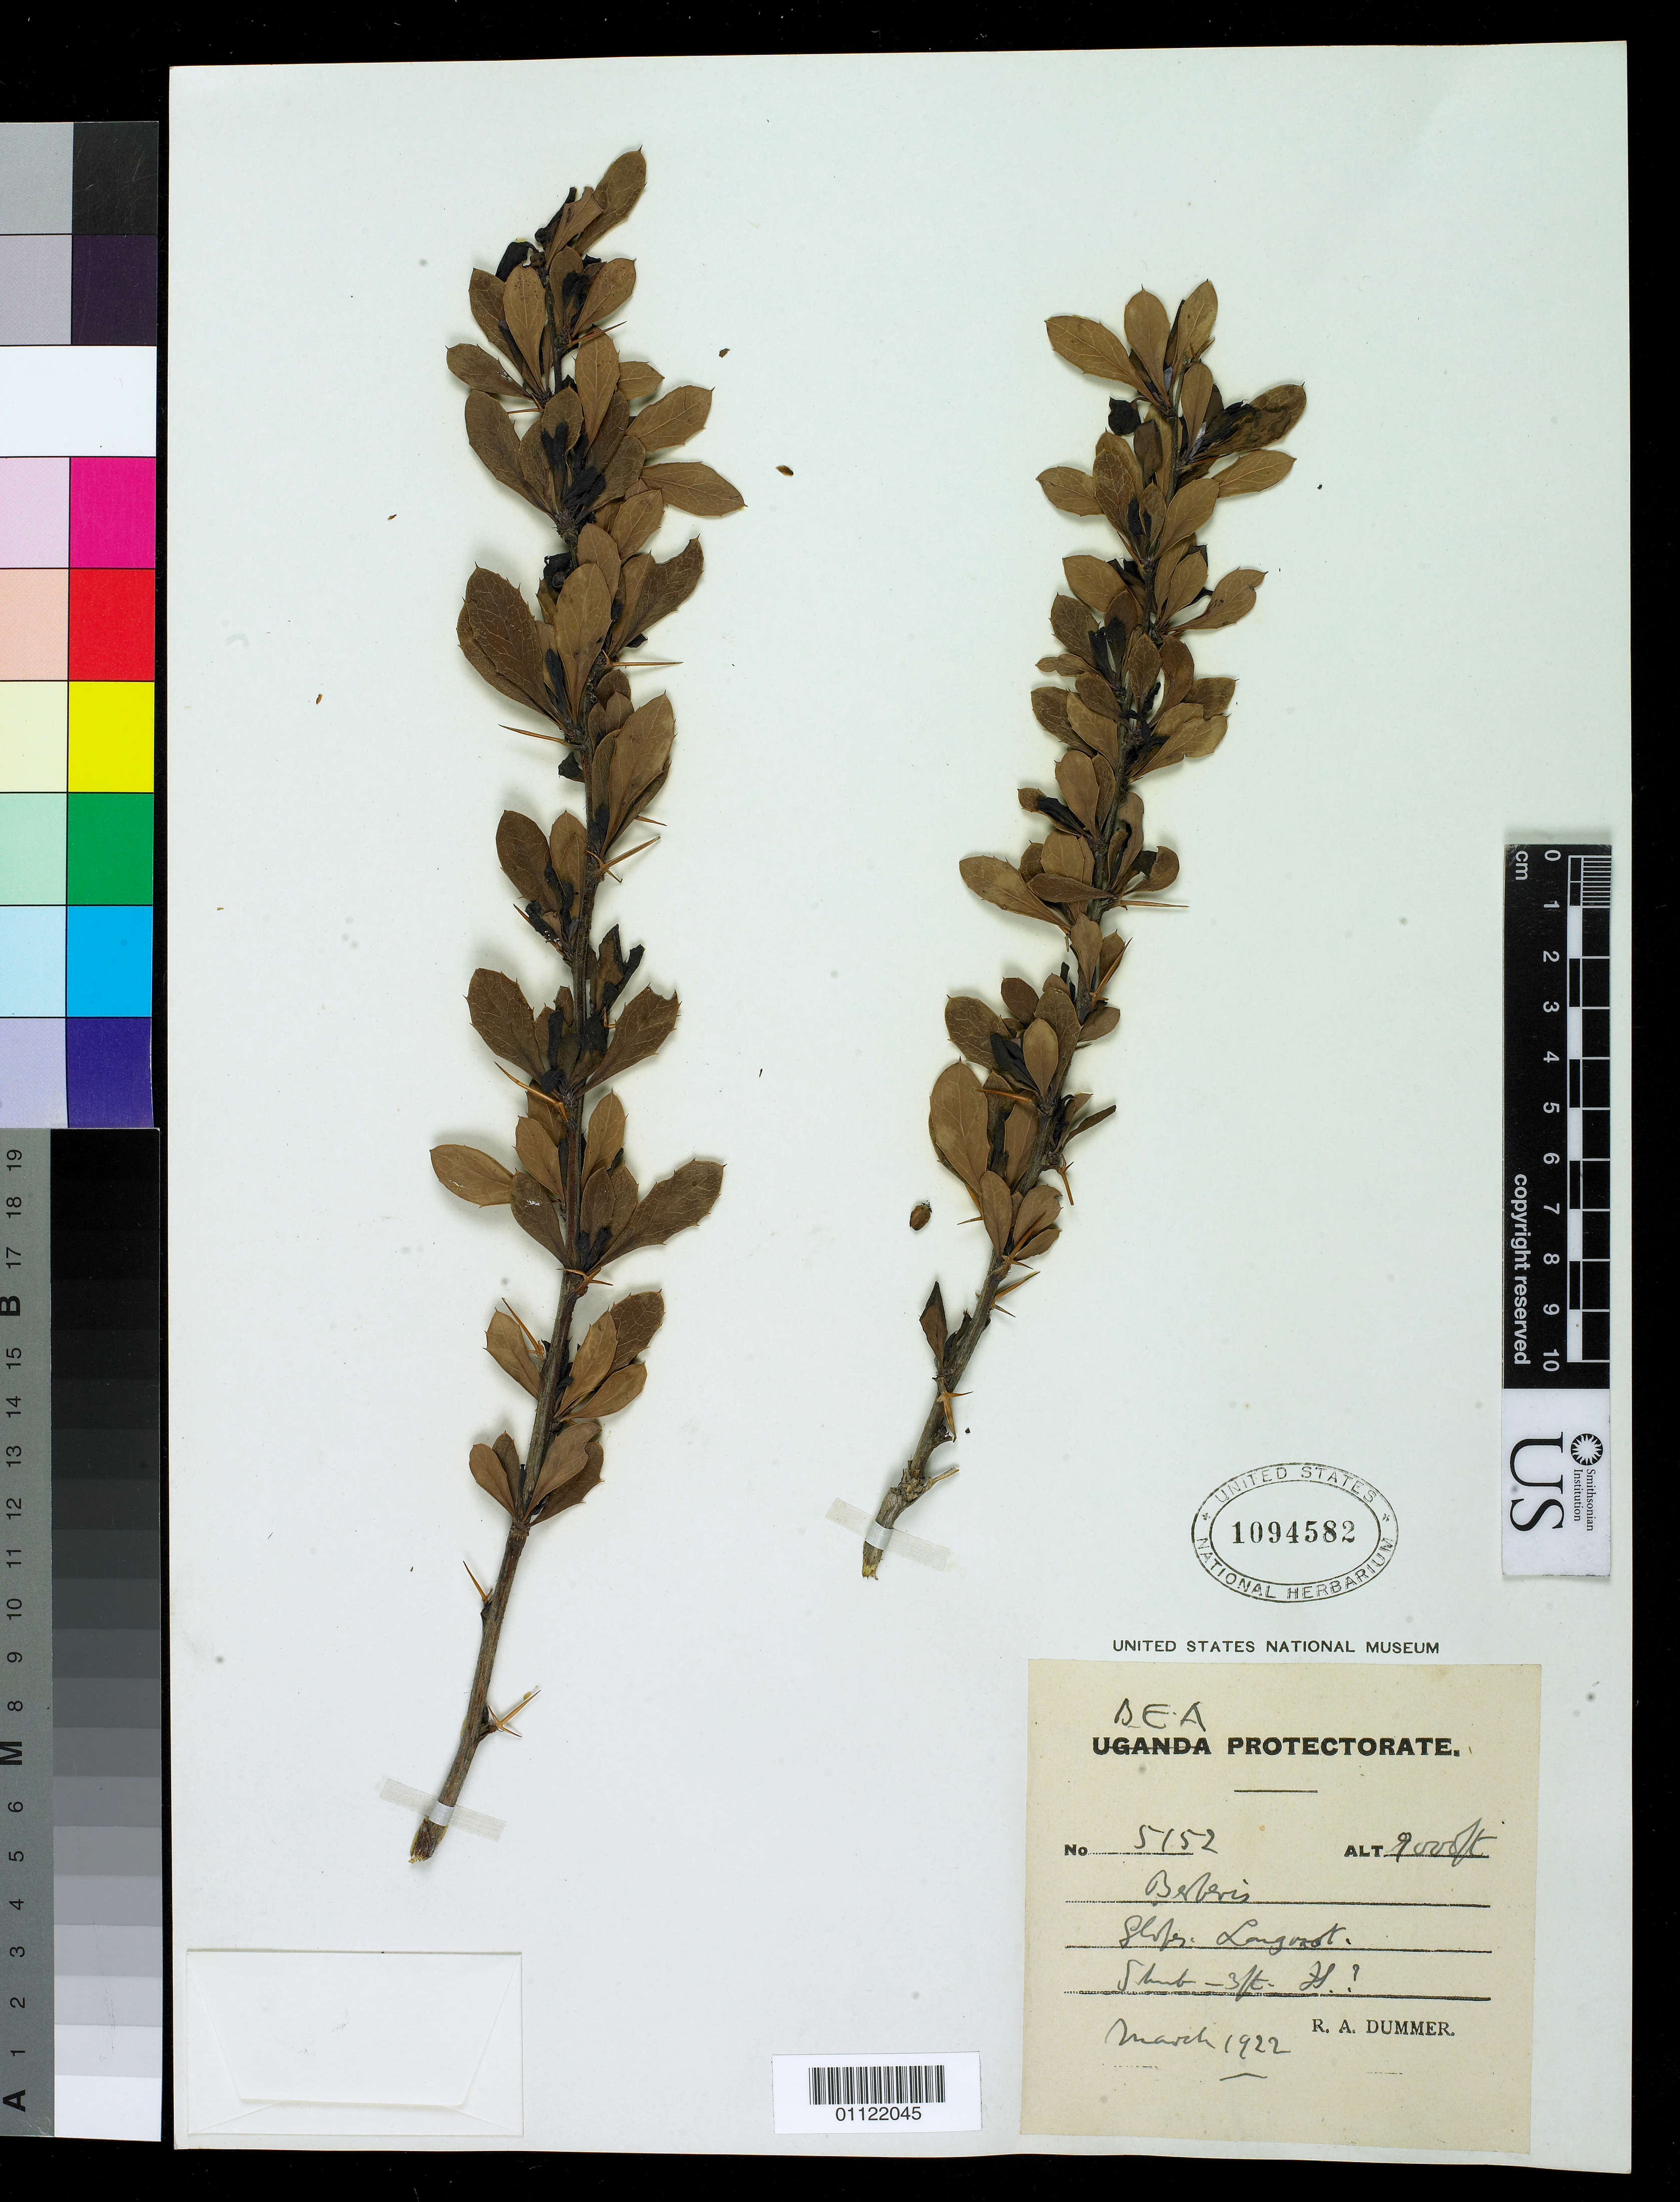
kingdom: Plantae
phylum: Tracheophyta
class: Magnoliopsida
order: Ranunculales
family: Berberidaceae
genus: Berberis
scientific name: Berberis holstii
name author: Engl.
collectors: R. Dümmer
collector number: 5152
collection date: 1922-03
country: Uganda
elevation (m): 2743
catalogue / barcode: US 1094582